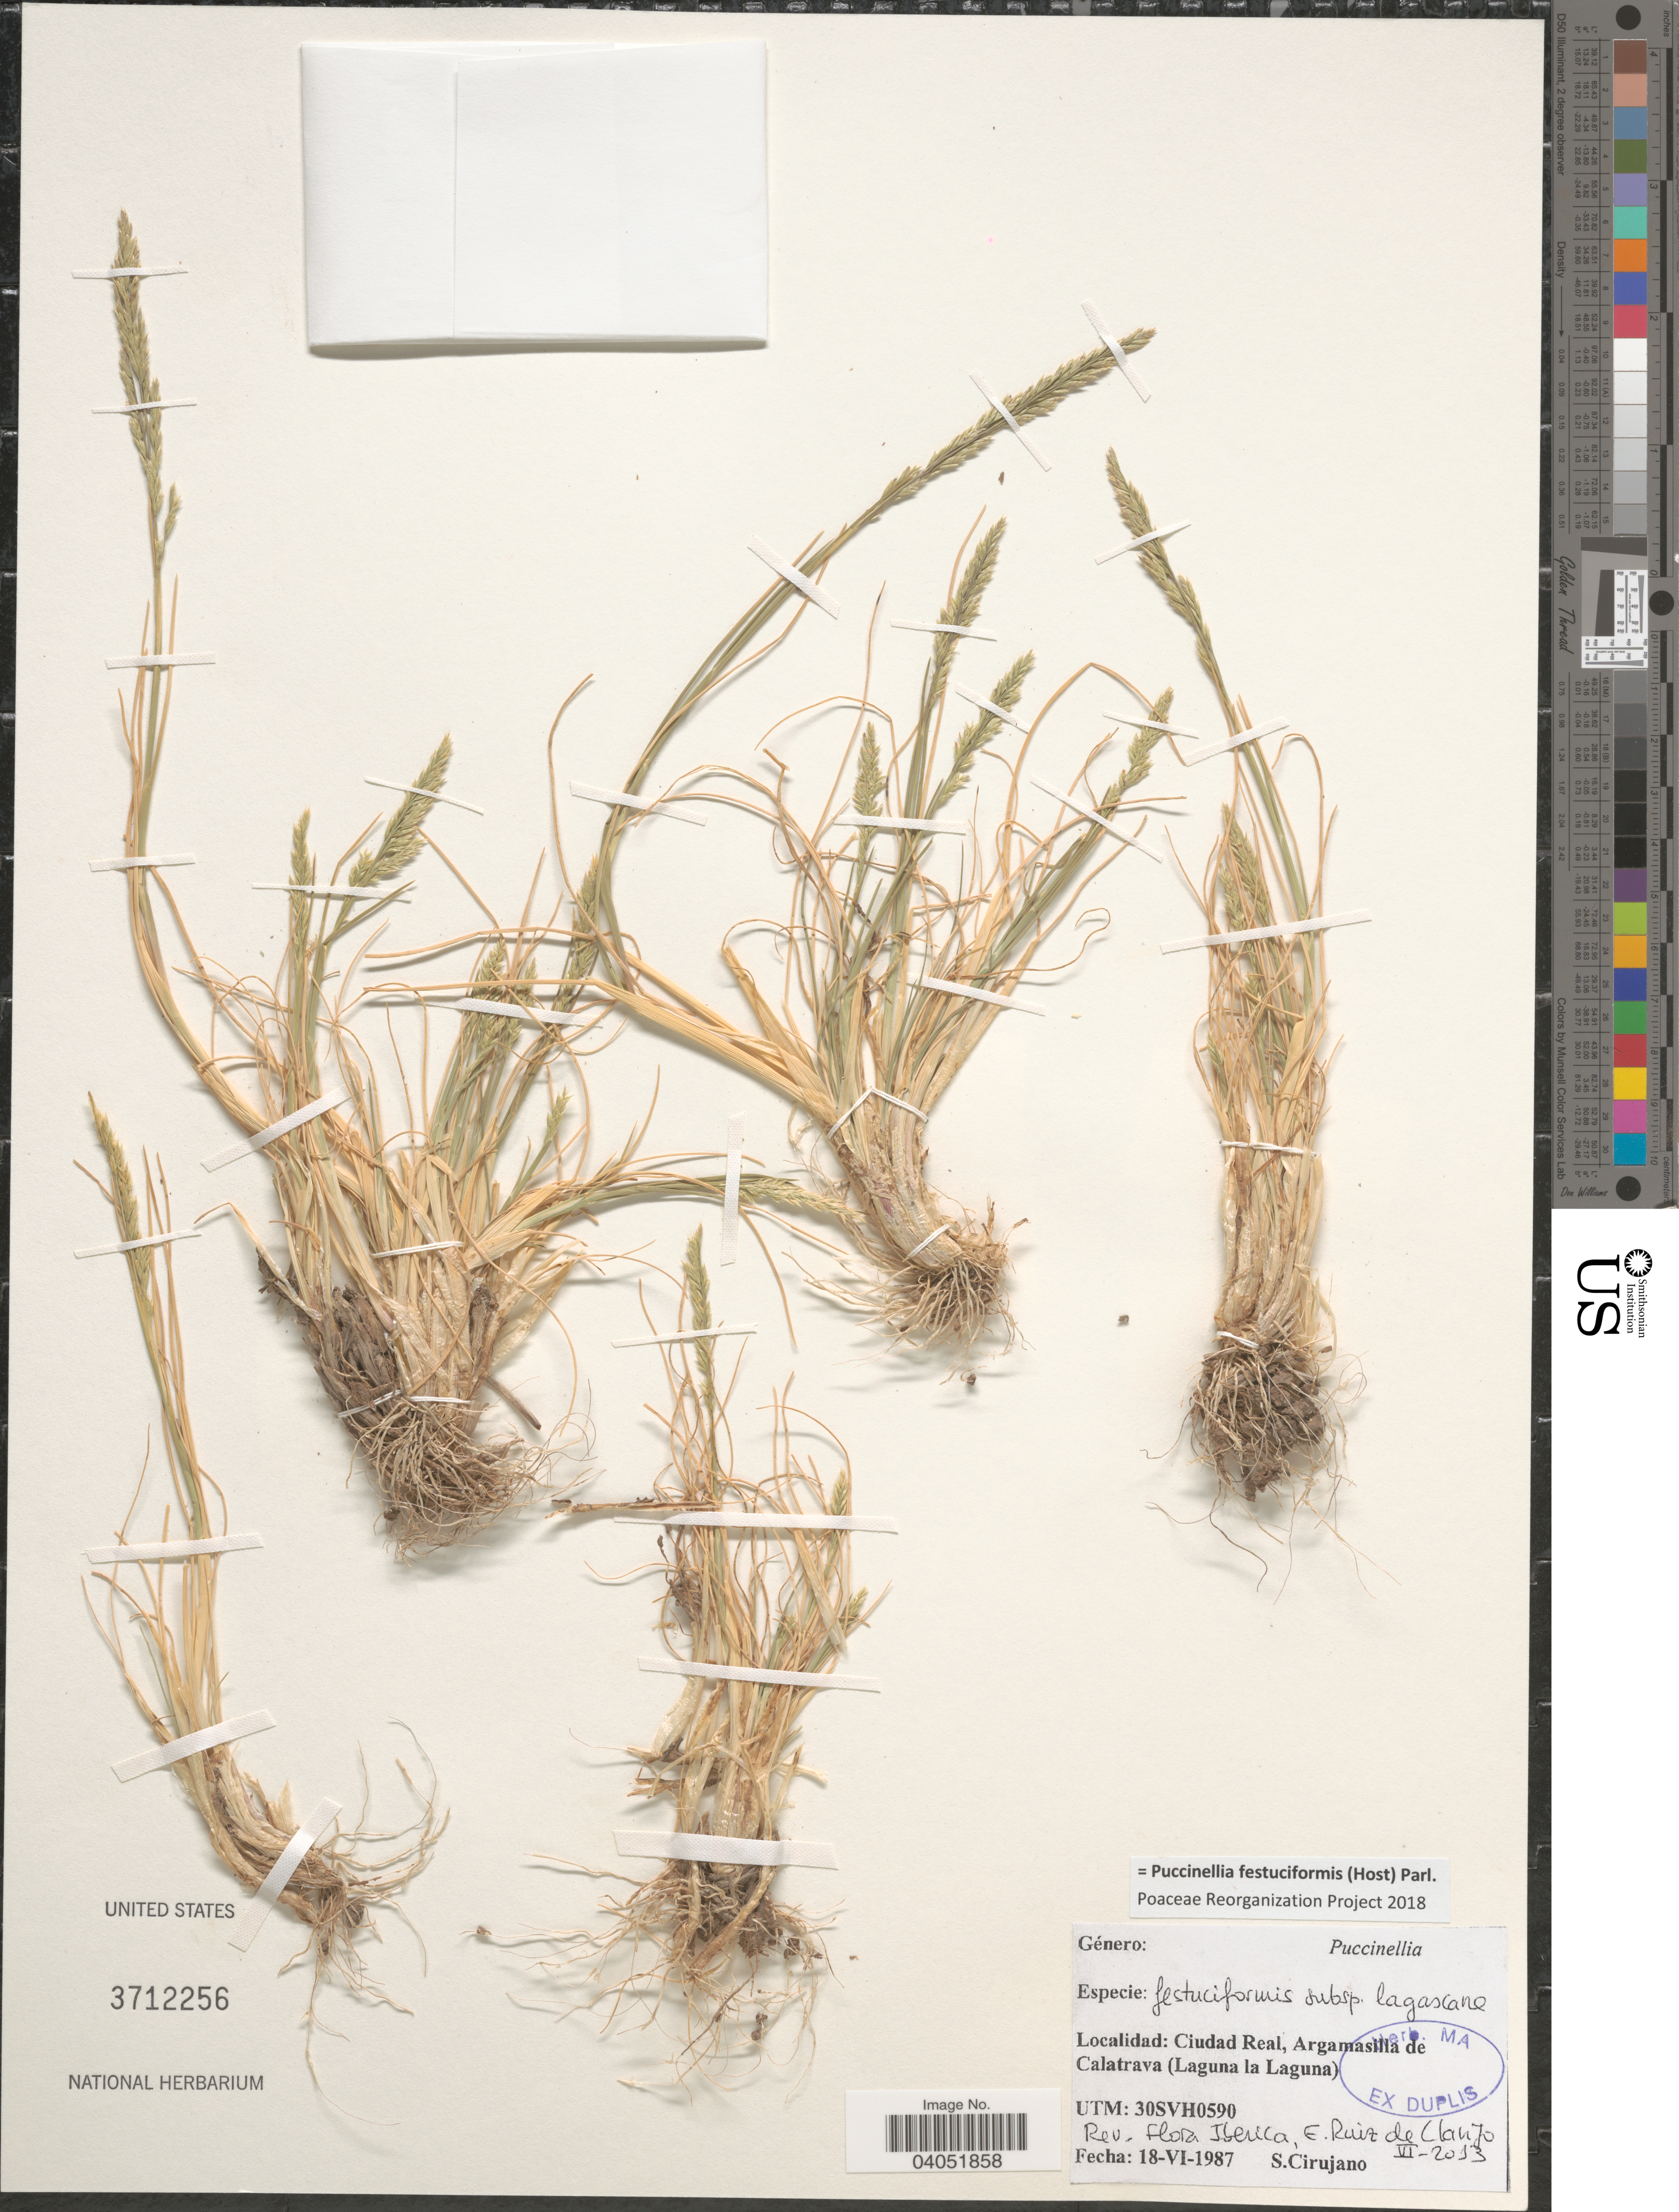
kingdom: Plantae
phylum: Tracheophyta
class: Liliopsida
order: Poales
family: Poaceae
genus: Puccinellia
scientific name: Puccinellia festuciformis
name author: (Host) Parl.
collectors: S. Cirujano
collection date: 1987-06-18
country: Spain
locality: Ciudad Real, Argamasilla de Calatrava (Laguna de Laguna). UTM: 30SVH0590.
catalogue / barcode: US 3712256